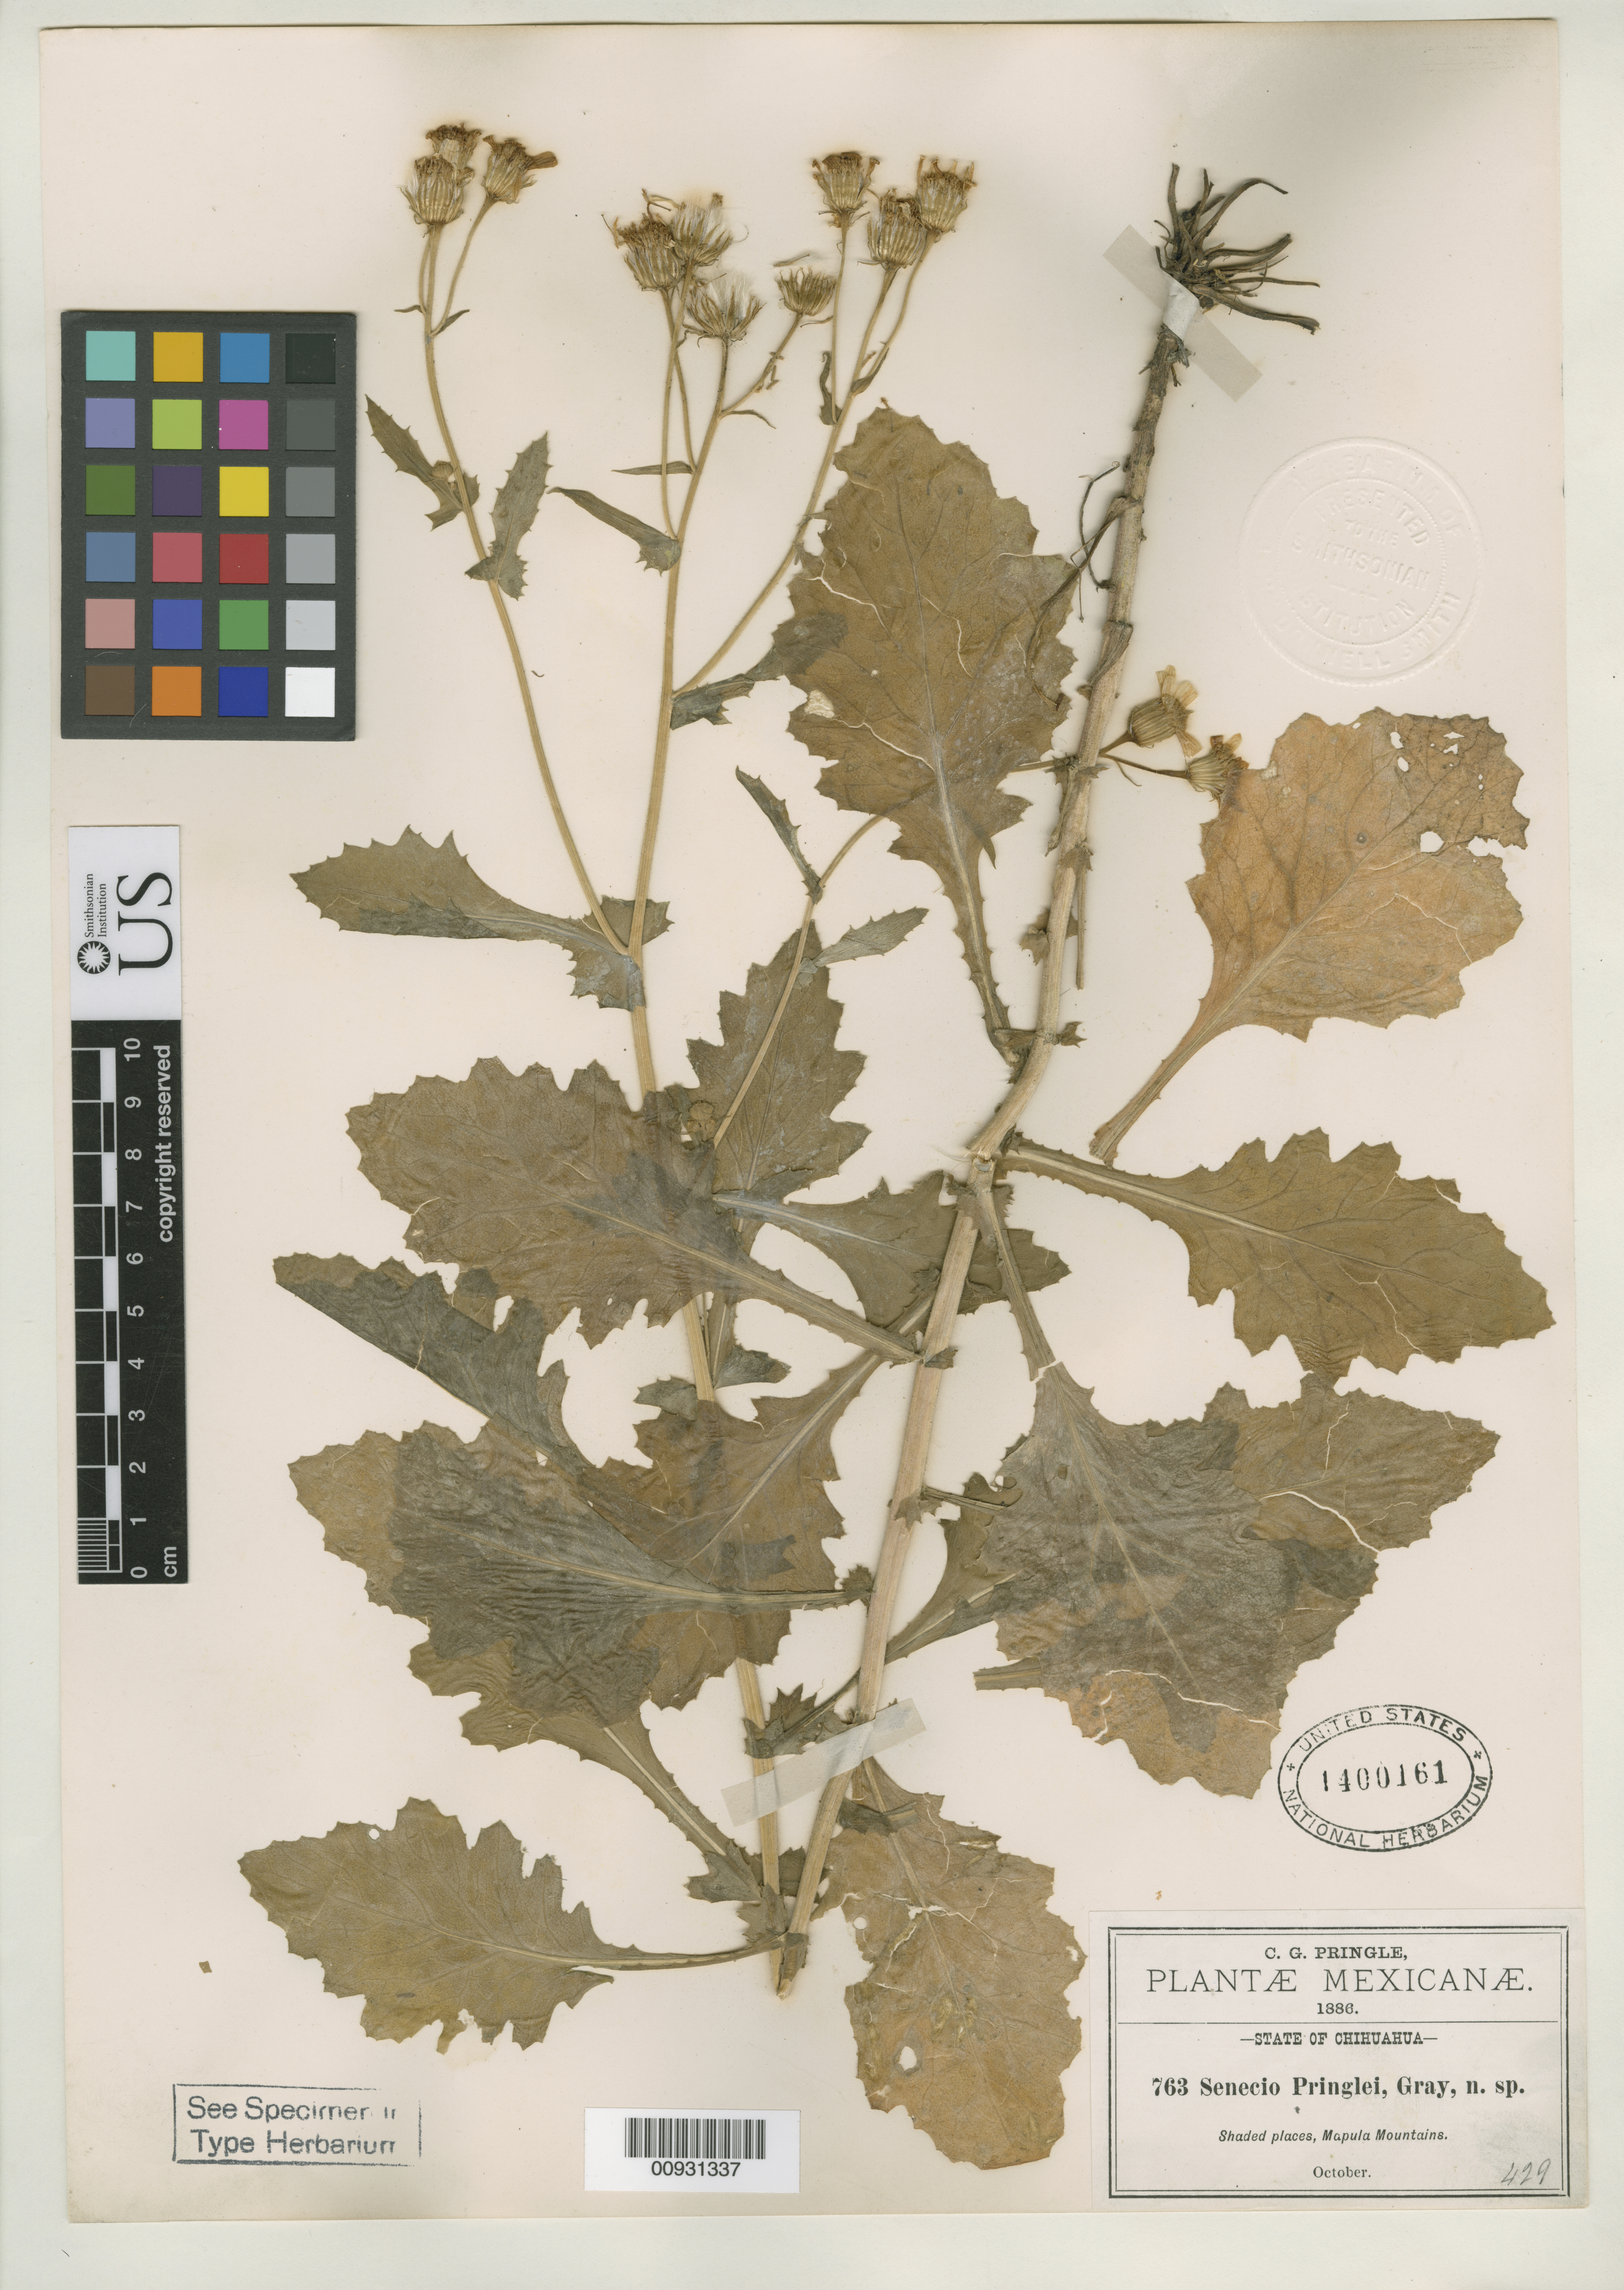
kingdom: Plantae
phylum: Tracheophyta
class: Magnoliopsida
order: Asterales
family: Asteraceae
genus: Senecio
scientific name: Senecio pringlei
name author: A. Gray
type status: Isotype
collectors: C. G. Pringle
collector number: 763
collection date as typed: Oct 1886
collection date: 1886-10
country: Mexico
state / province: Chihuahua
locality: Mapula Mountains.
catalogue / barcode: US 1400161